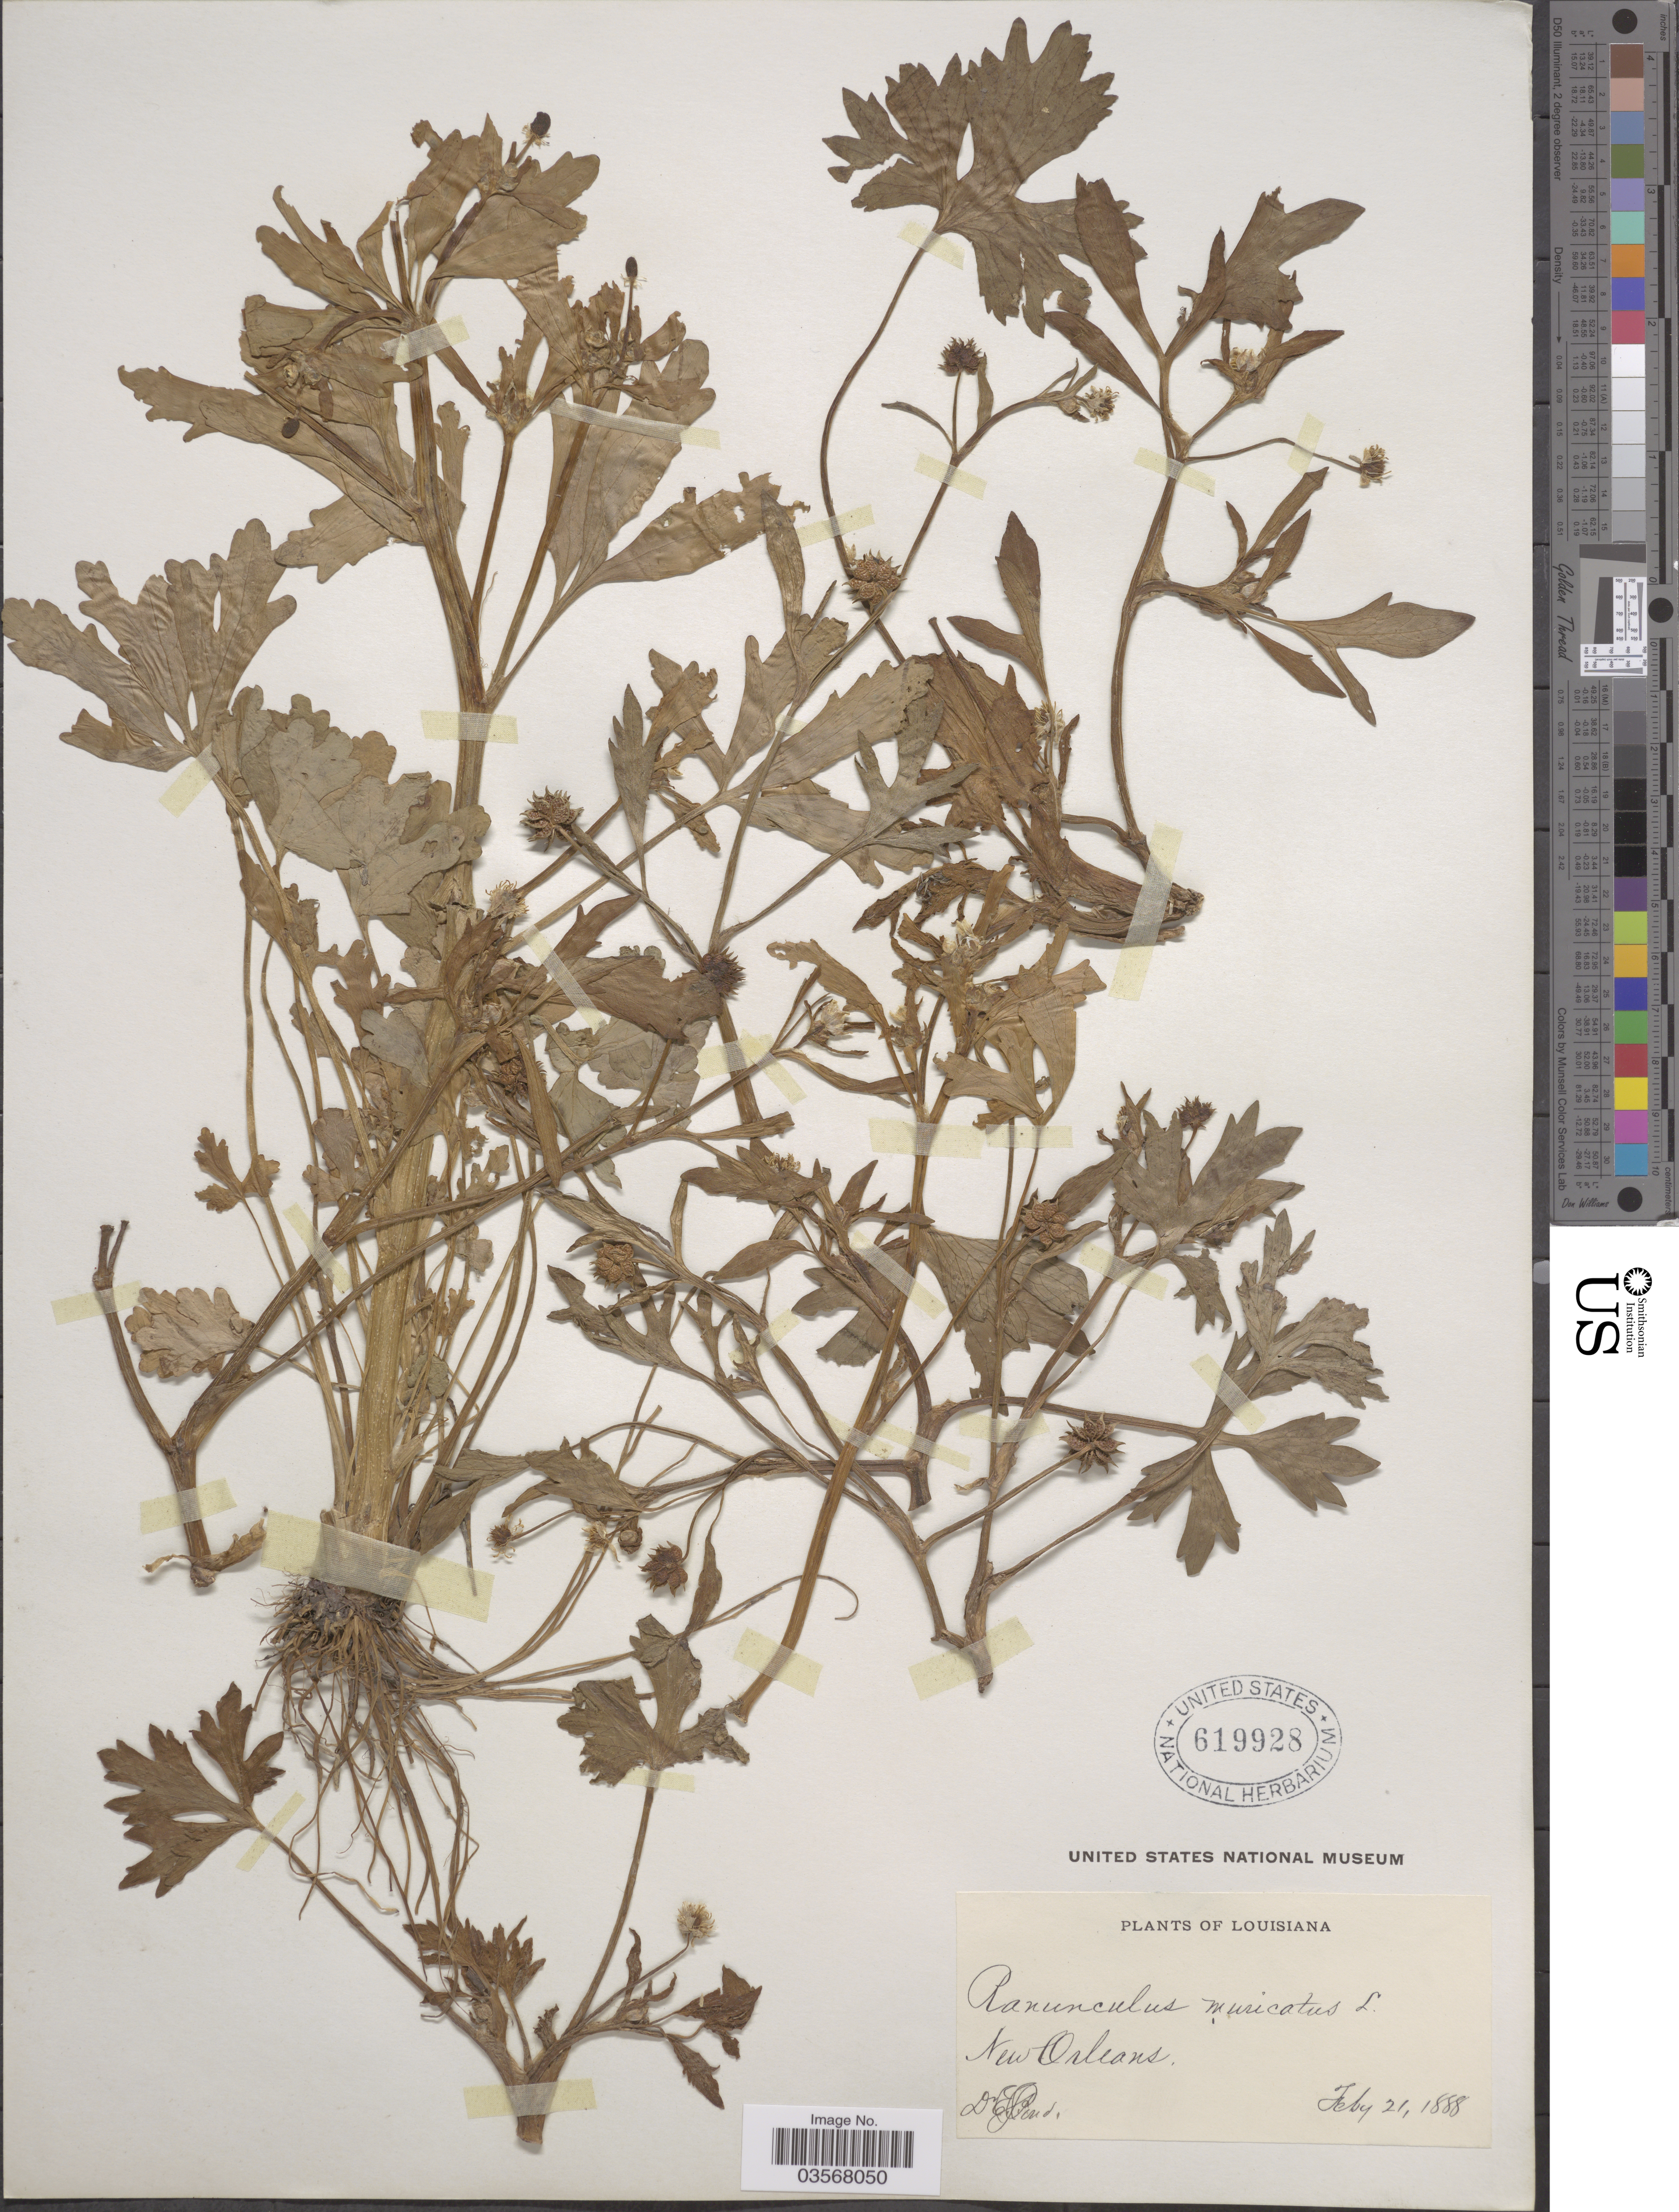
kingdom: Plantae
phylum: Tracheophyta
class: Magnoliopsida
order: Ranunculales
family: Ranunculaceae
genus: Ranunculus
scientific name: Ranunculus muricatus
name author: L.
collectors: E. Pond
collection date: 1888-02-21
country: United States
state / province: Louisiana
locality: New Orleans.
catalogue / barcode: US 619928